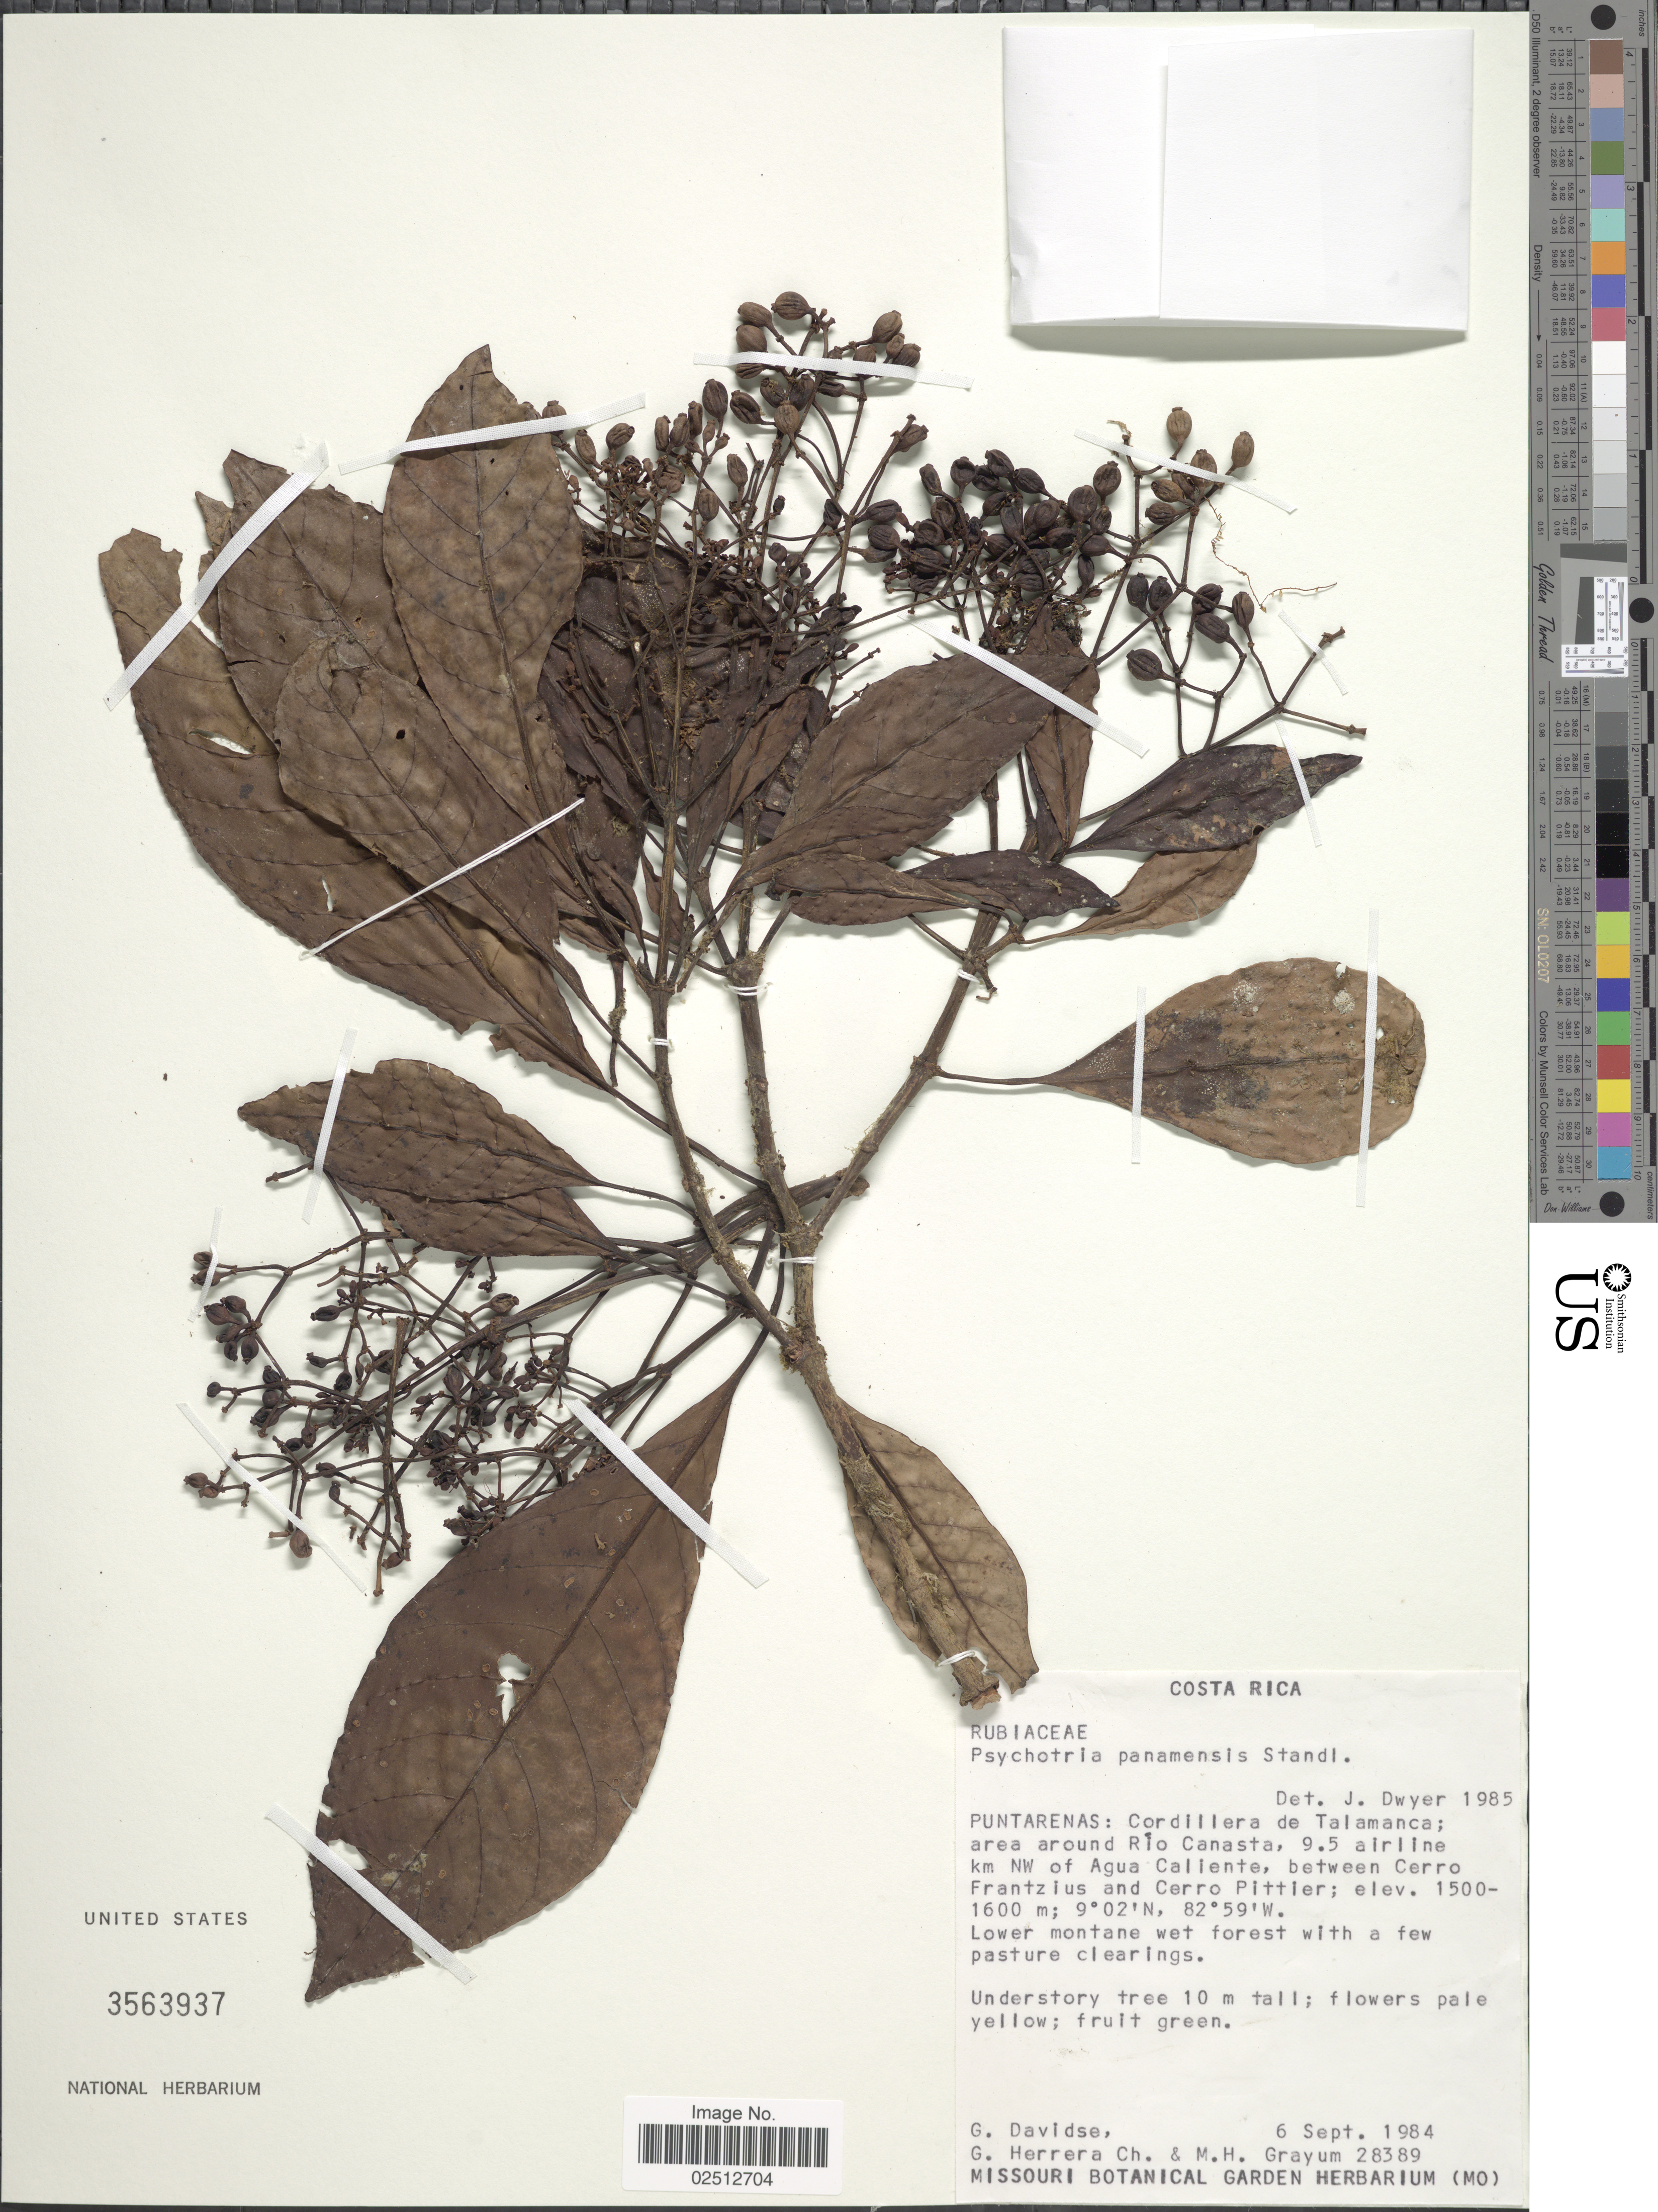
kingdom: Plantae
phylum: Tracheophyta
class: Magnoliopsida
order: Gentianales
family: Rubiaceae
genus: Psychotria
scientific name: Psychotria panamensis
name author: Standl.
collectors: G. Davidse, G. Herrera Ch. & M. H. Grayum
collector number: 28389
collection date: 1984-09-06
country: Costa Rica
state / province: Puntarenas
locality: Cordillera de Talamanca; area around Rio Canasta, 9.5 airline km NW of Agua Caliente, between Cerro Frantzius and Cerro Pittier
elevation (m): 1500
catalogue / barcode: US 3563937